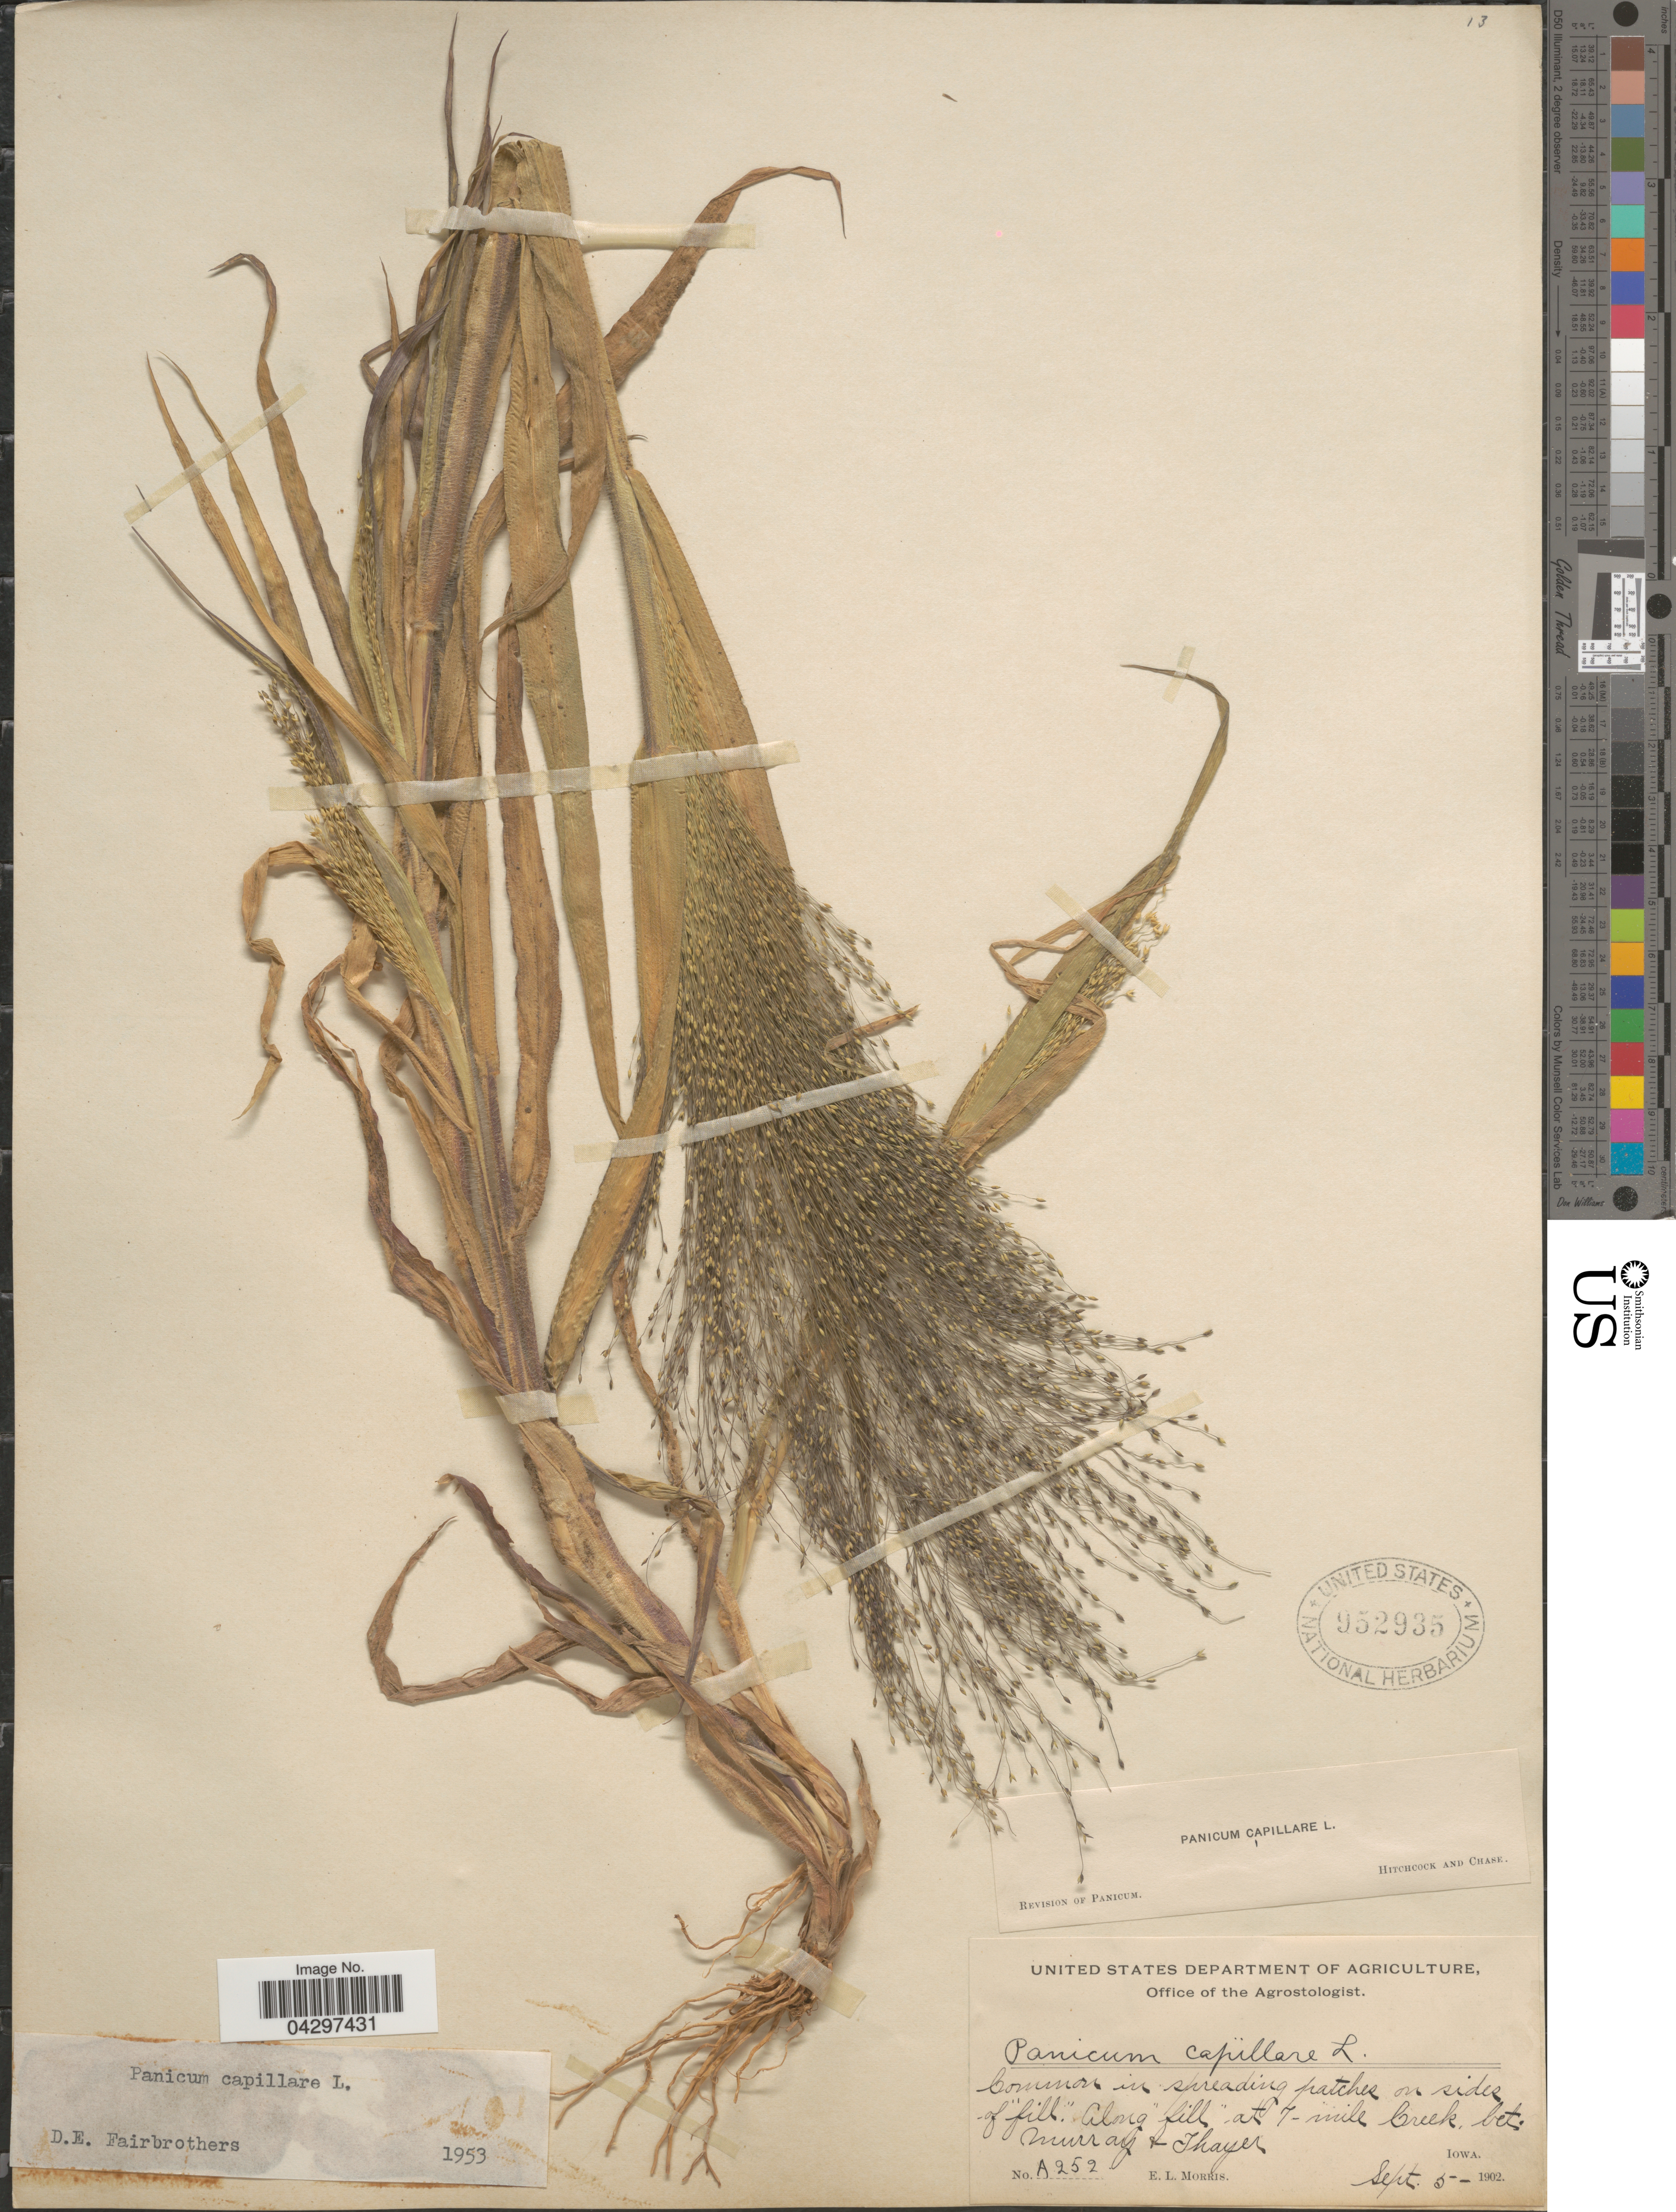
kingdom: Plantae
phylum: Tracheophyta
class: Liliopsida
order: Poales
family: Poaceae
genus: Panicum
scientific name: Panicum capillare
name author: L.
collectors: E. Morris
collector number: A252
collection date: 1902-09-05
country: United States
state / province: Iowa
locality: Along "fill" at 7-mile Creek, bet. Murray + Thayer.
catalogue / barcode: US 952935